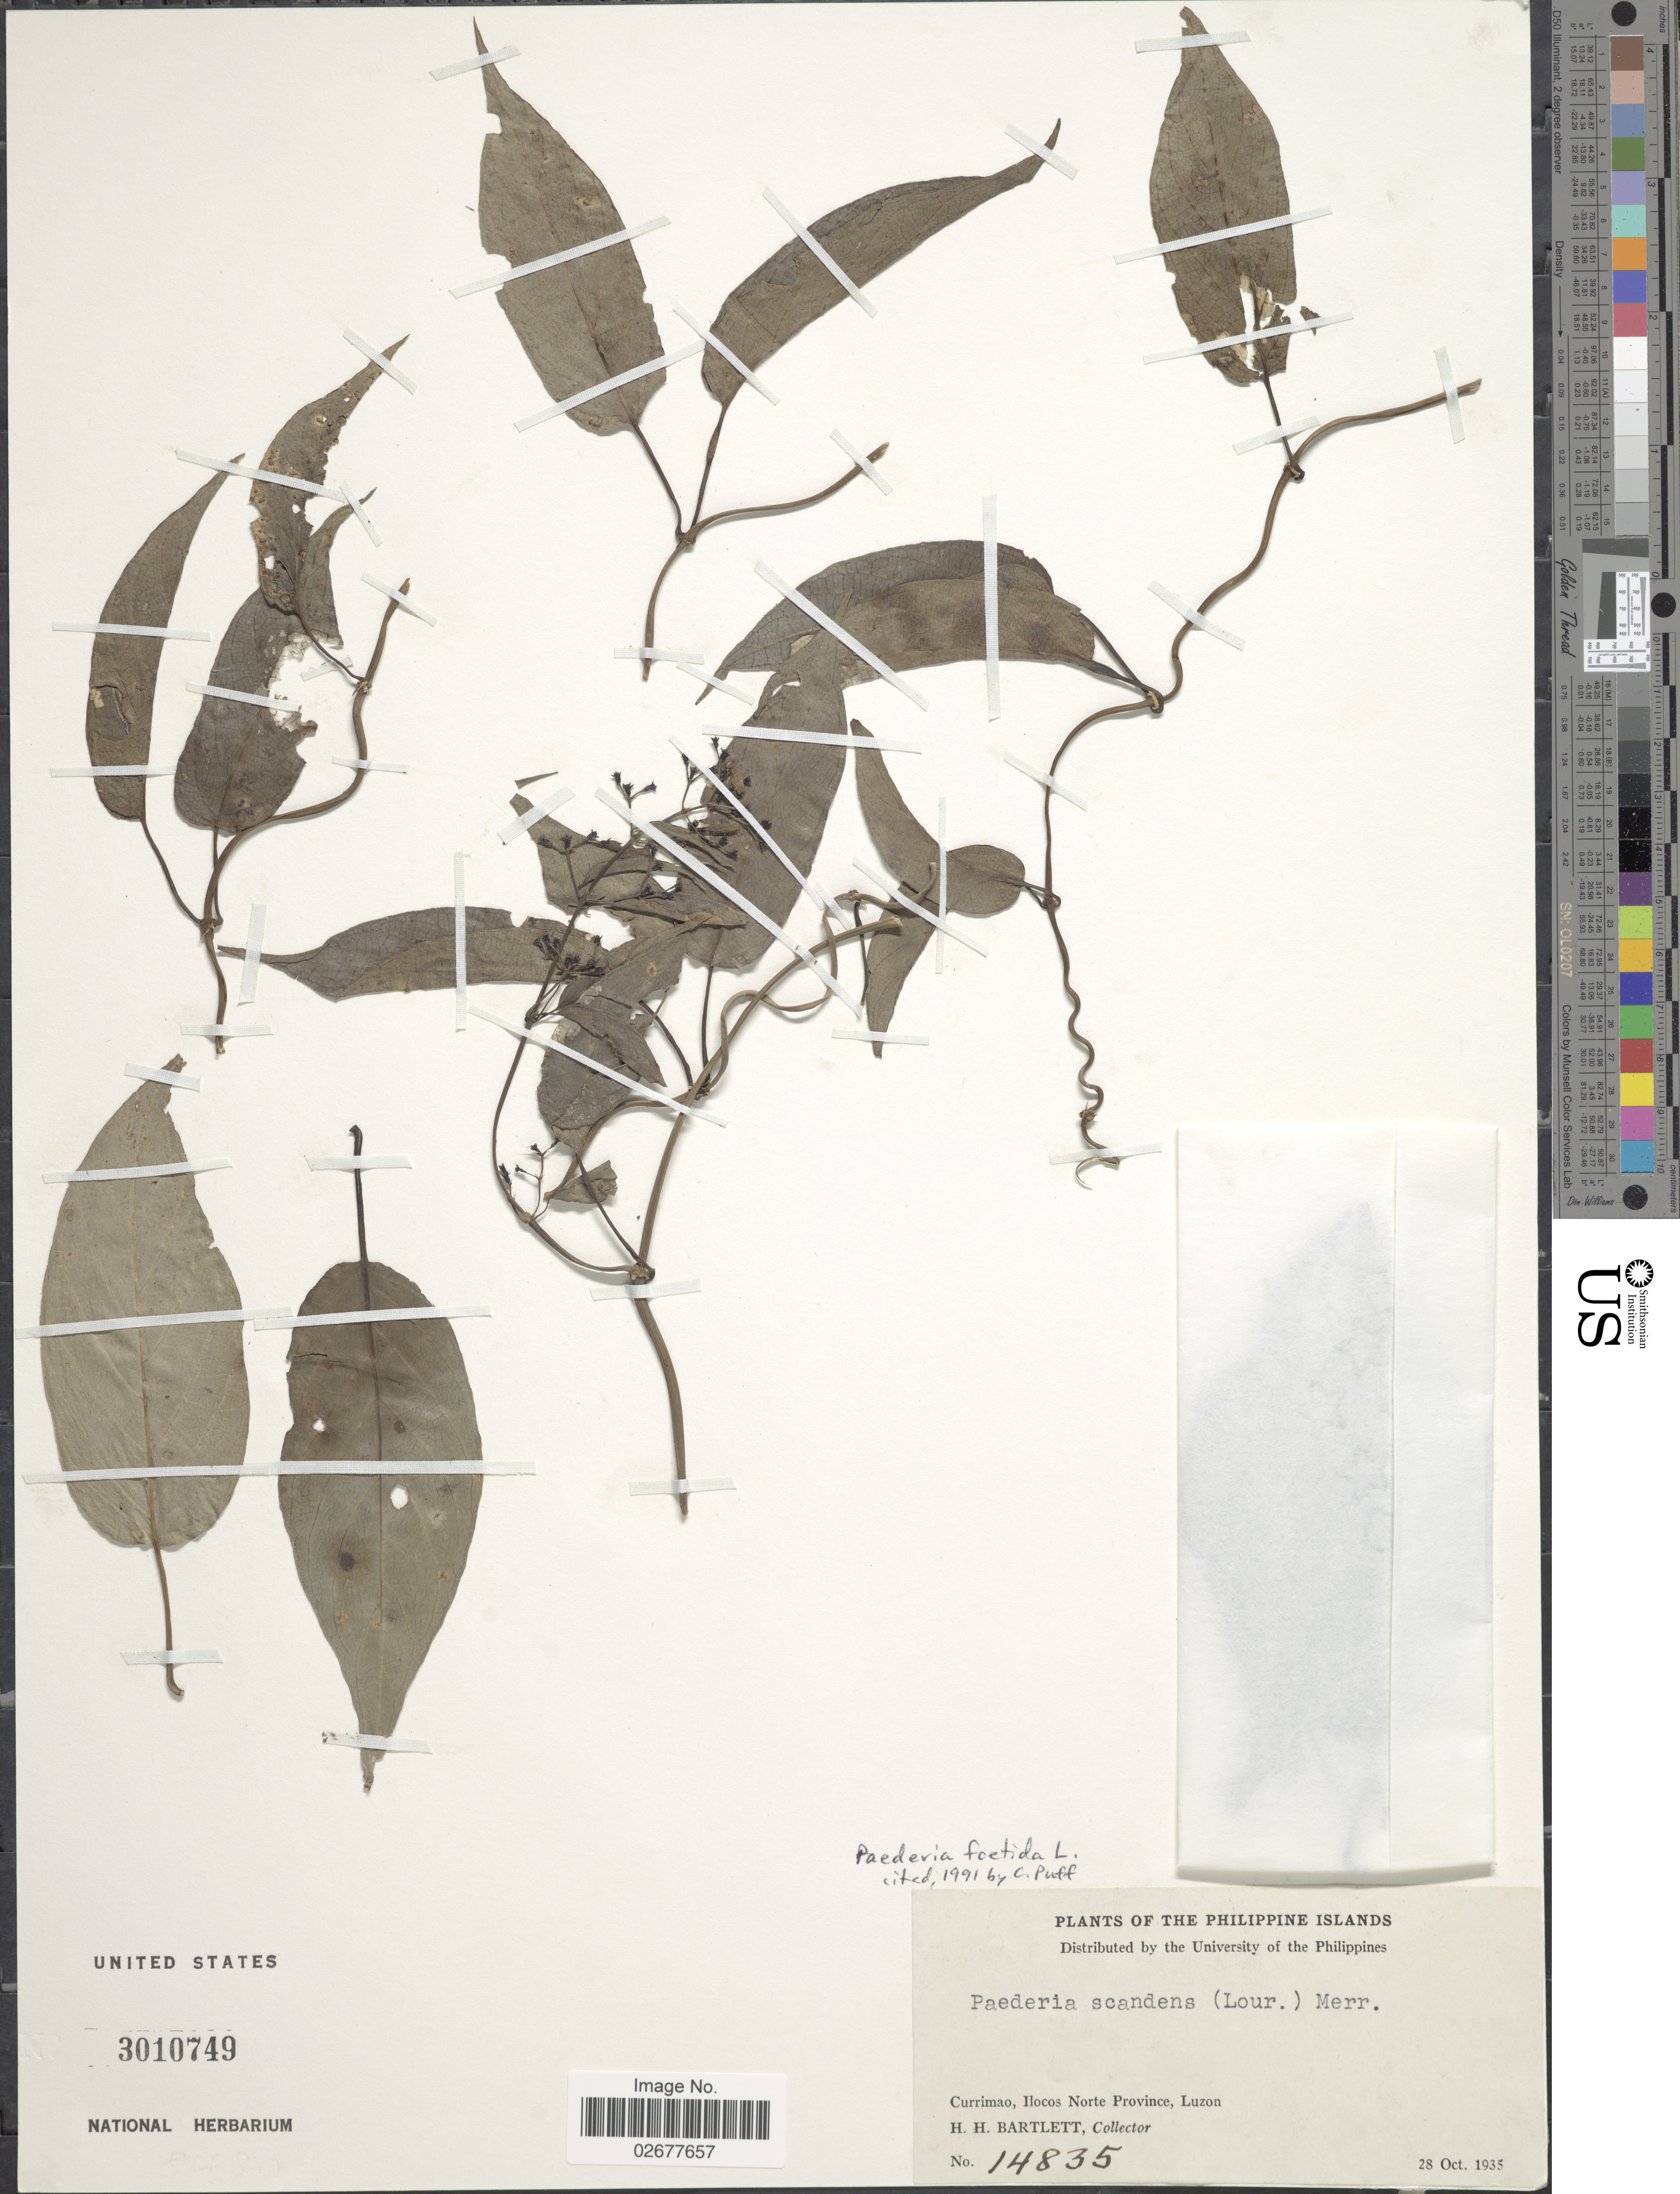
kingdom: Plantae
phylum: Tracheophyta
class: Magnoliopsida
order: Gentianales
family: Rubiaceae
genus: Paederia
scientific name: Paederia foetida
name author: Wall.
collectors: H. H. Bartlett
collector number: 14835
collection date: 1935-10-28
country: Philippines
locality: Philippine Islands. Currimao, Ilocos Norte Province, Luzon.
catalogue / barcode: US 3010749